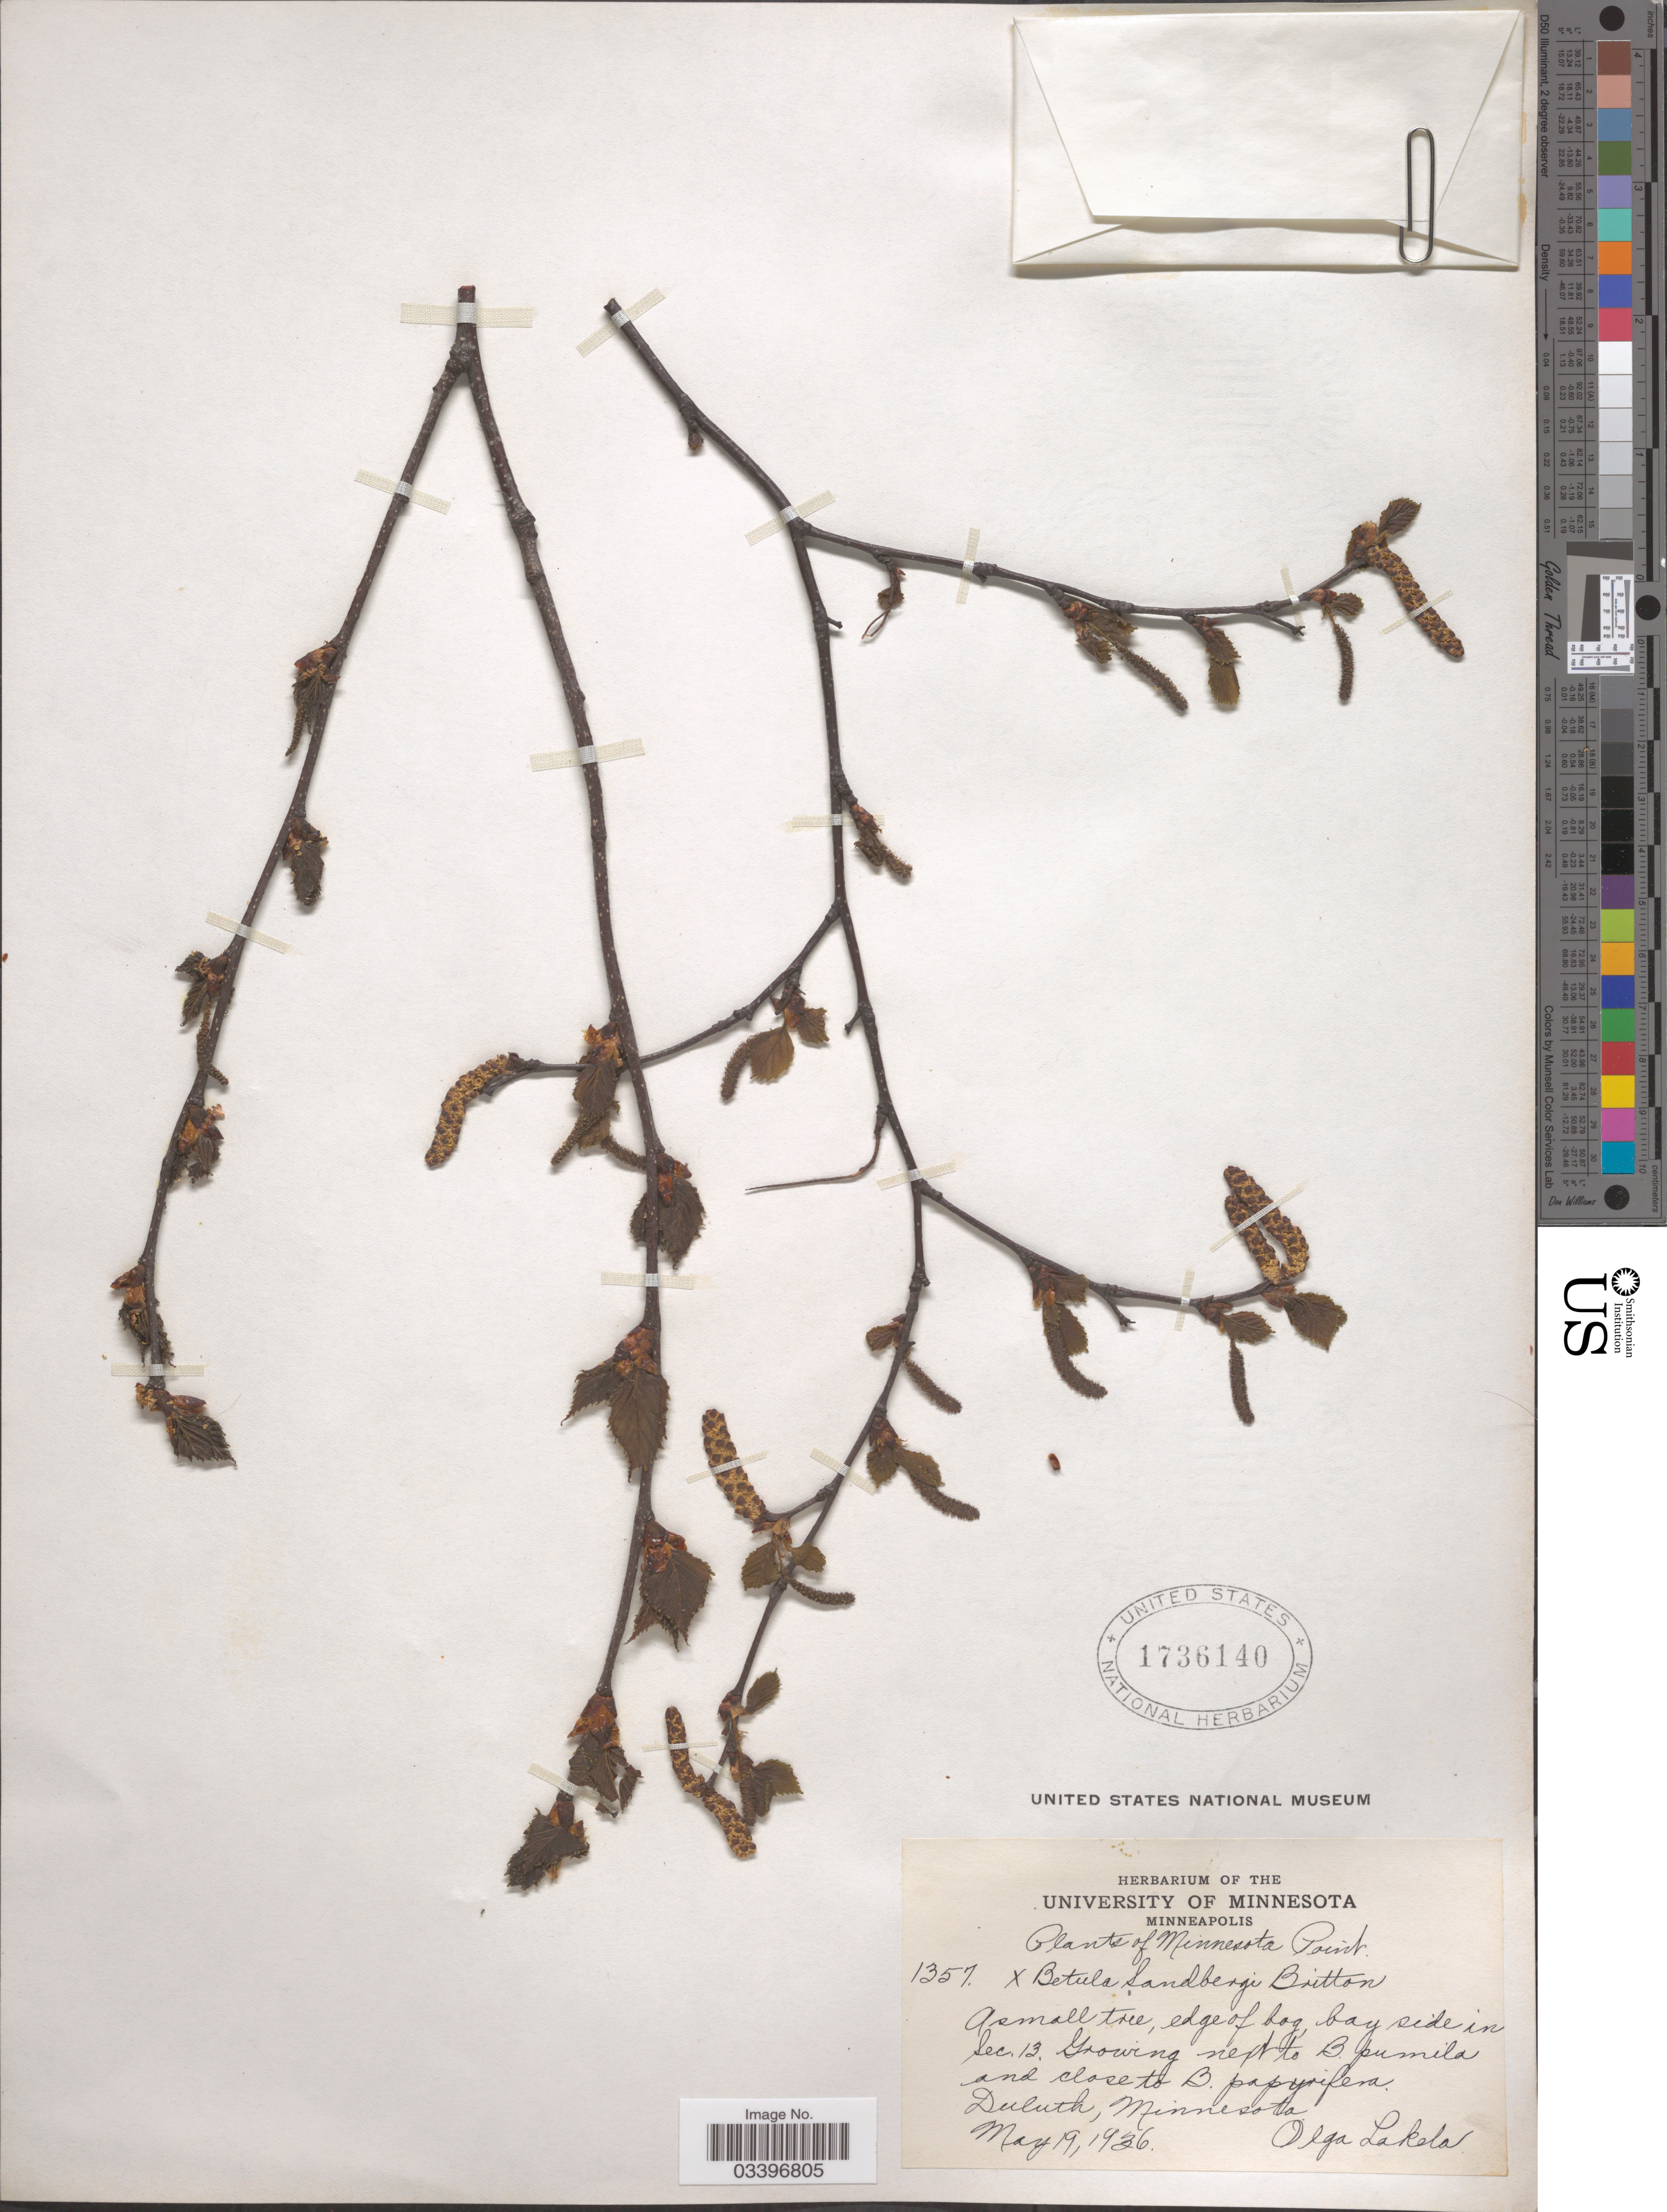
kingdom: Plantae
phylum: Tracheophyta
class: Magnoliopsida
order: Fagales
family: Betulaceae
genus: Betula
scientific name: Betula x sandbergii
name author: Britton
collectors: O. K. Lakela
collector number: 1357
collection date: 1936-05-19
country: United States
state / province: Minnesota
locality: Minnesota Point. Duluth.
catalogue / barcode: US 1736140